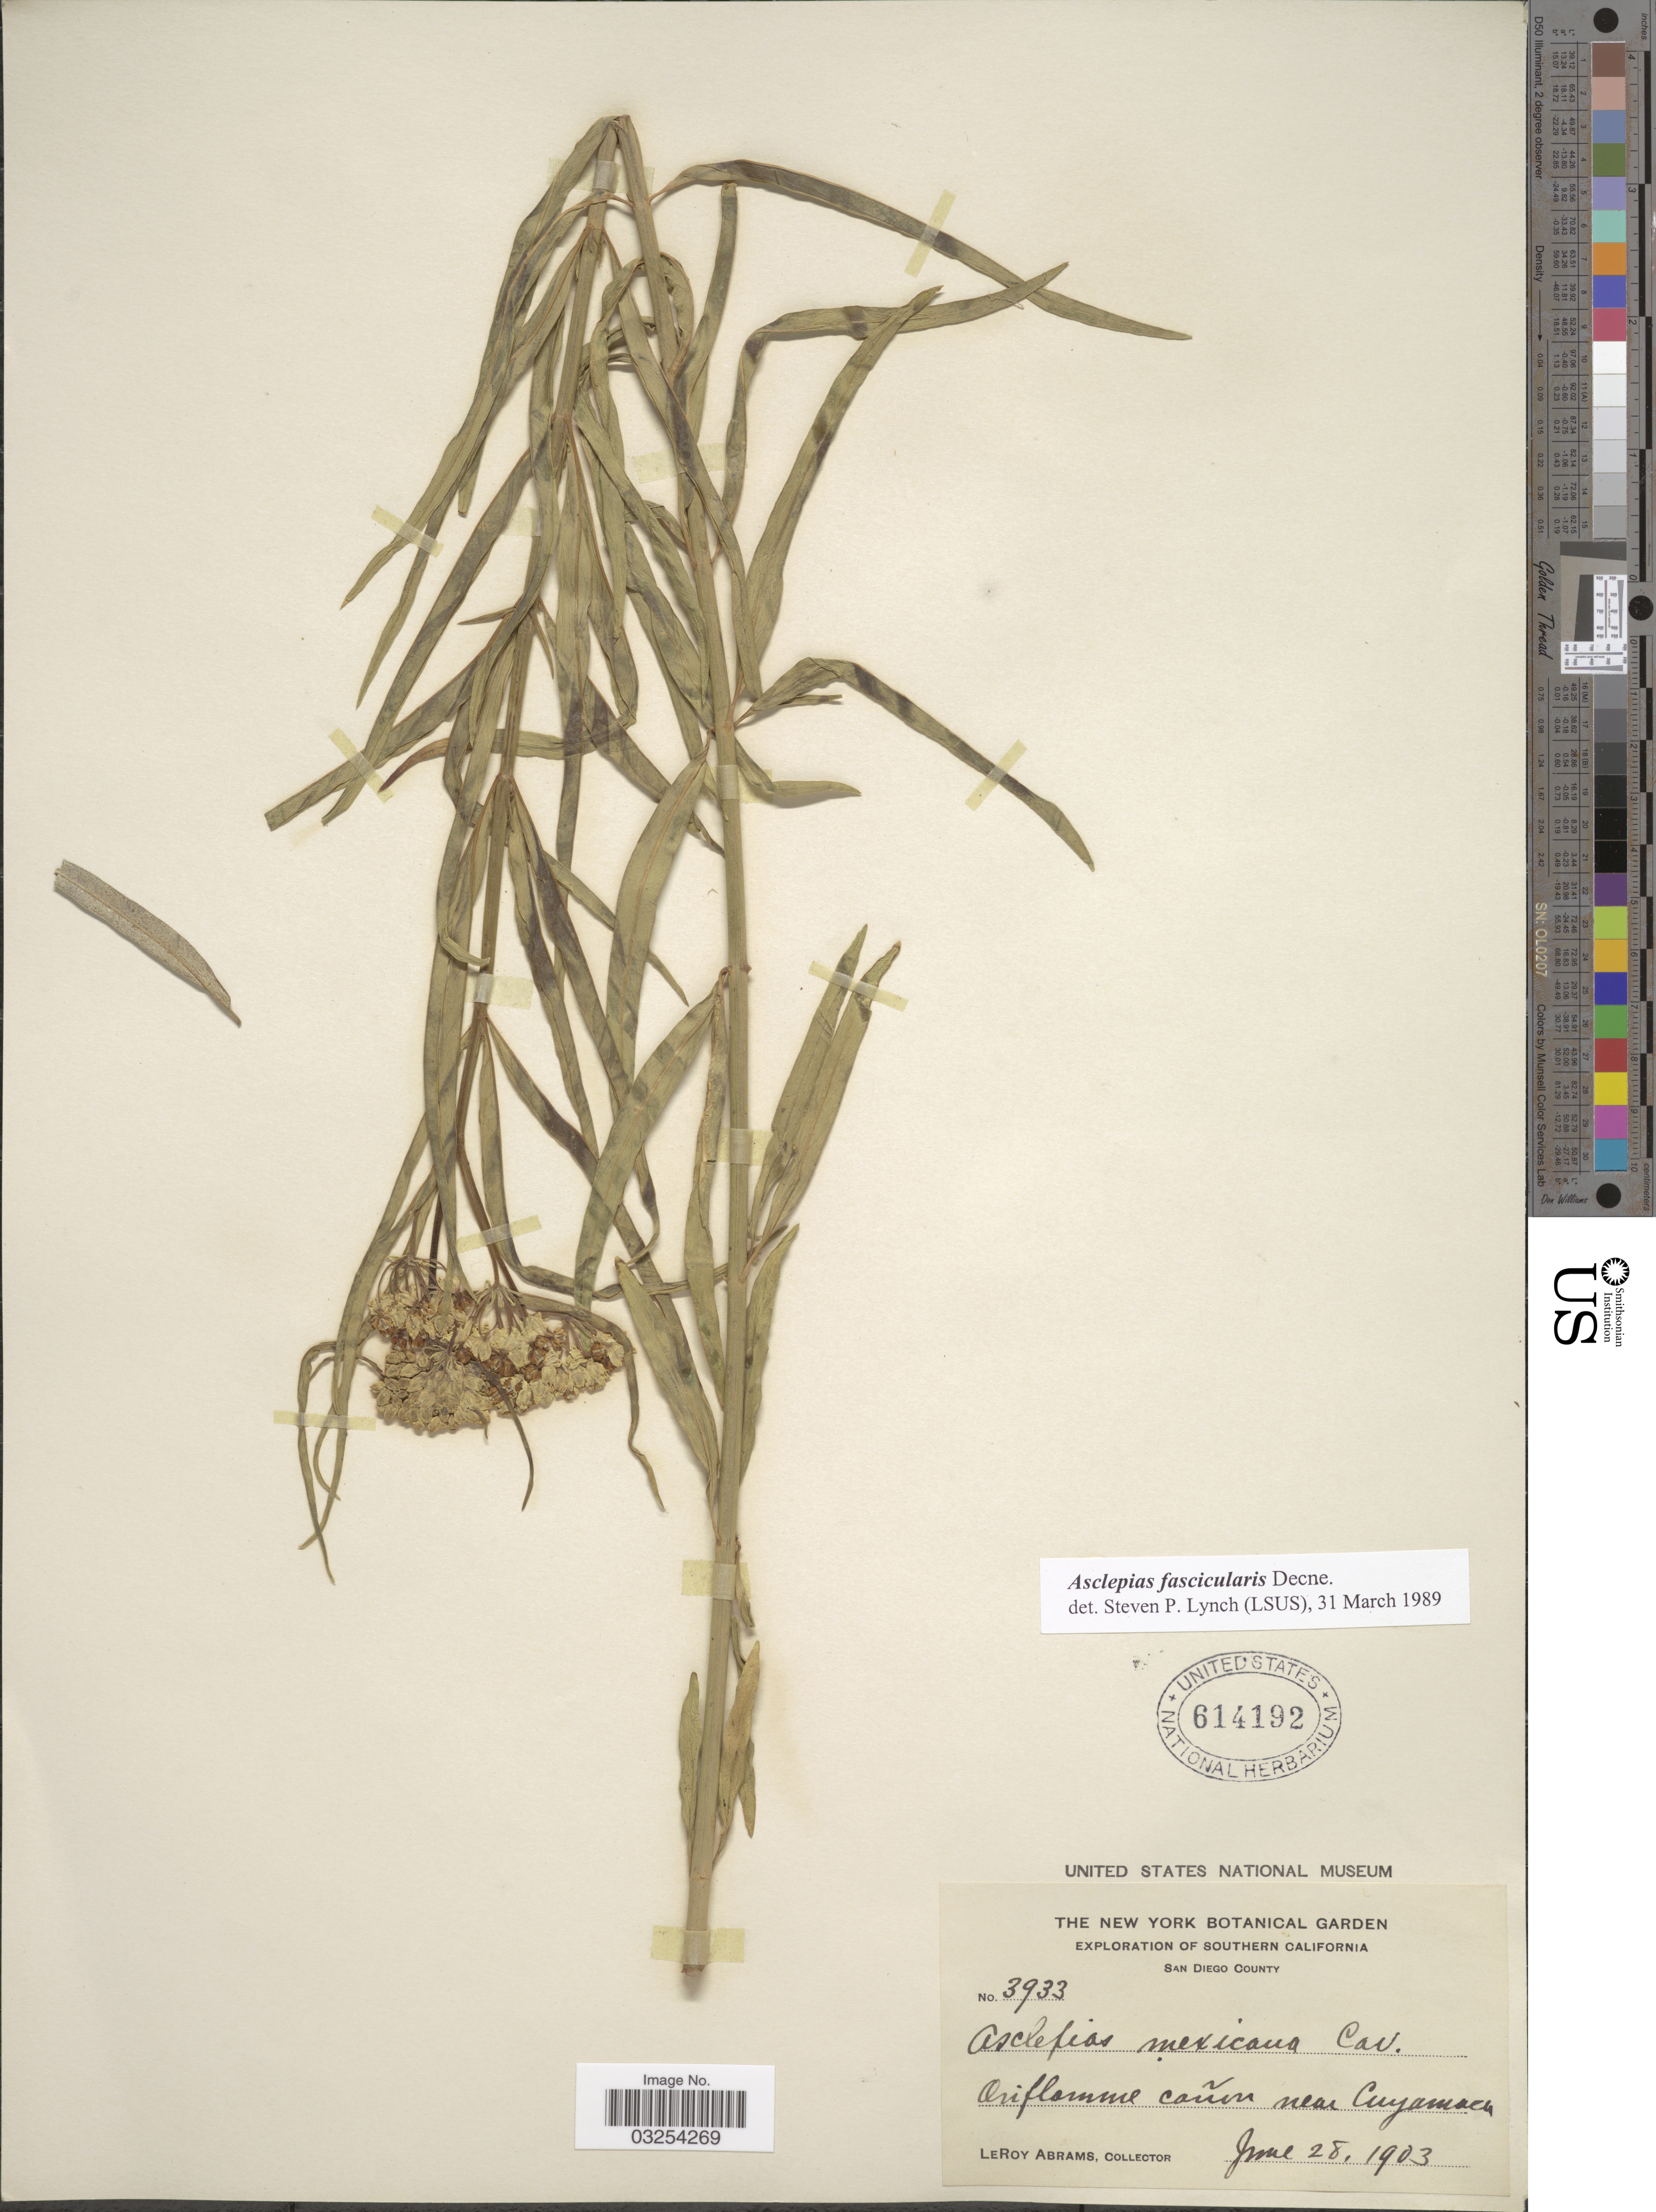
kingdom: Plantae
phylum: Tracheophyta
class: Magnoliopsida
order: Gentianales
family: Apocynaceae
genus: Asclepias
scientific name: Asclepias fascicularis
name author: Decne.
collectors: L. Abrams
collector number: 3933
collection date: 1903-06-28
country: United States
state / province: California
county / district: San Diego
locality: Southern California. San Diego County. Cañon near Cuyamaca.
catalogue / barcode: US 614192